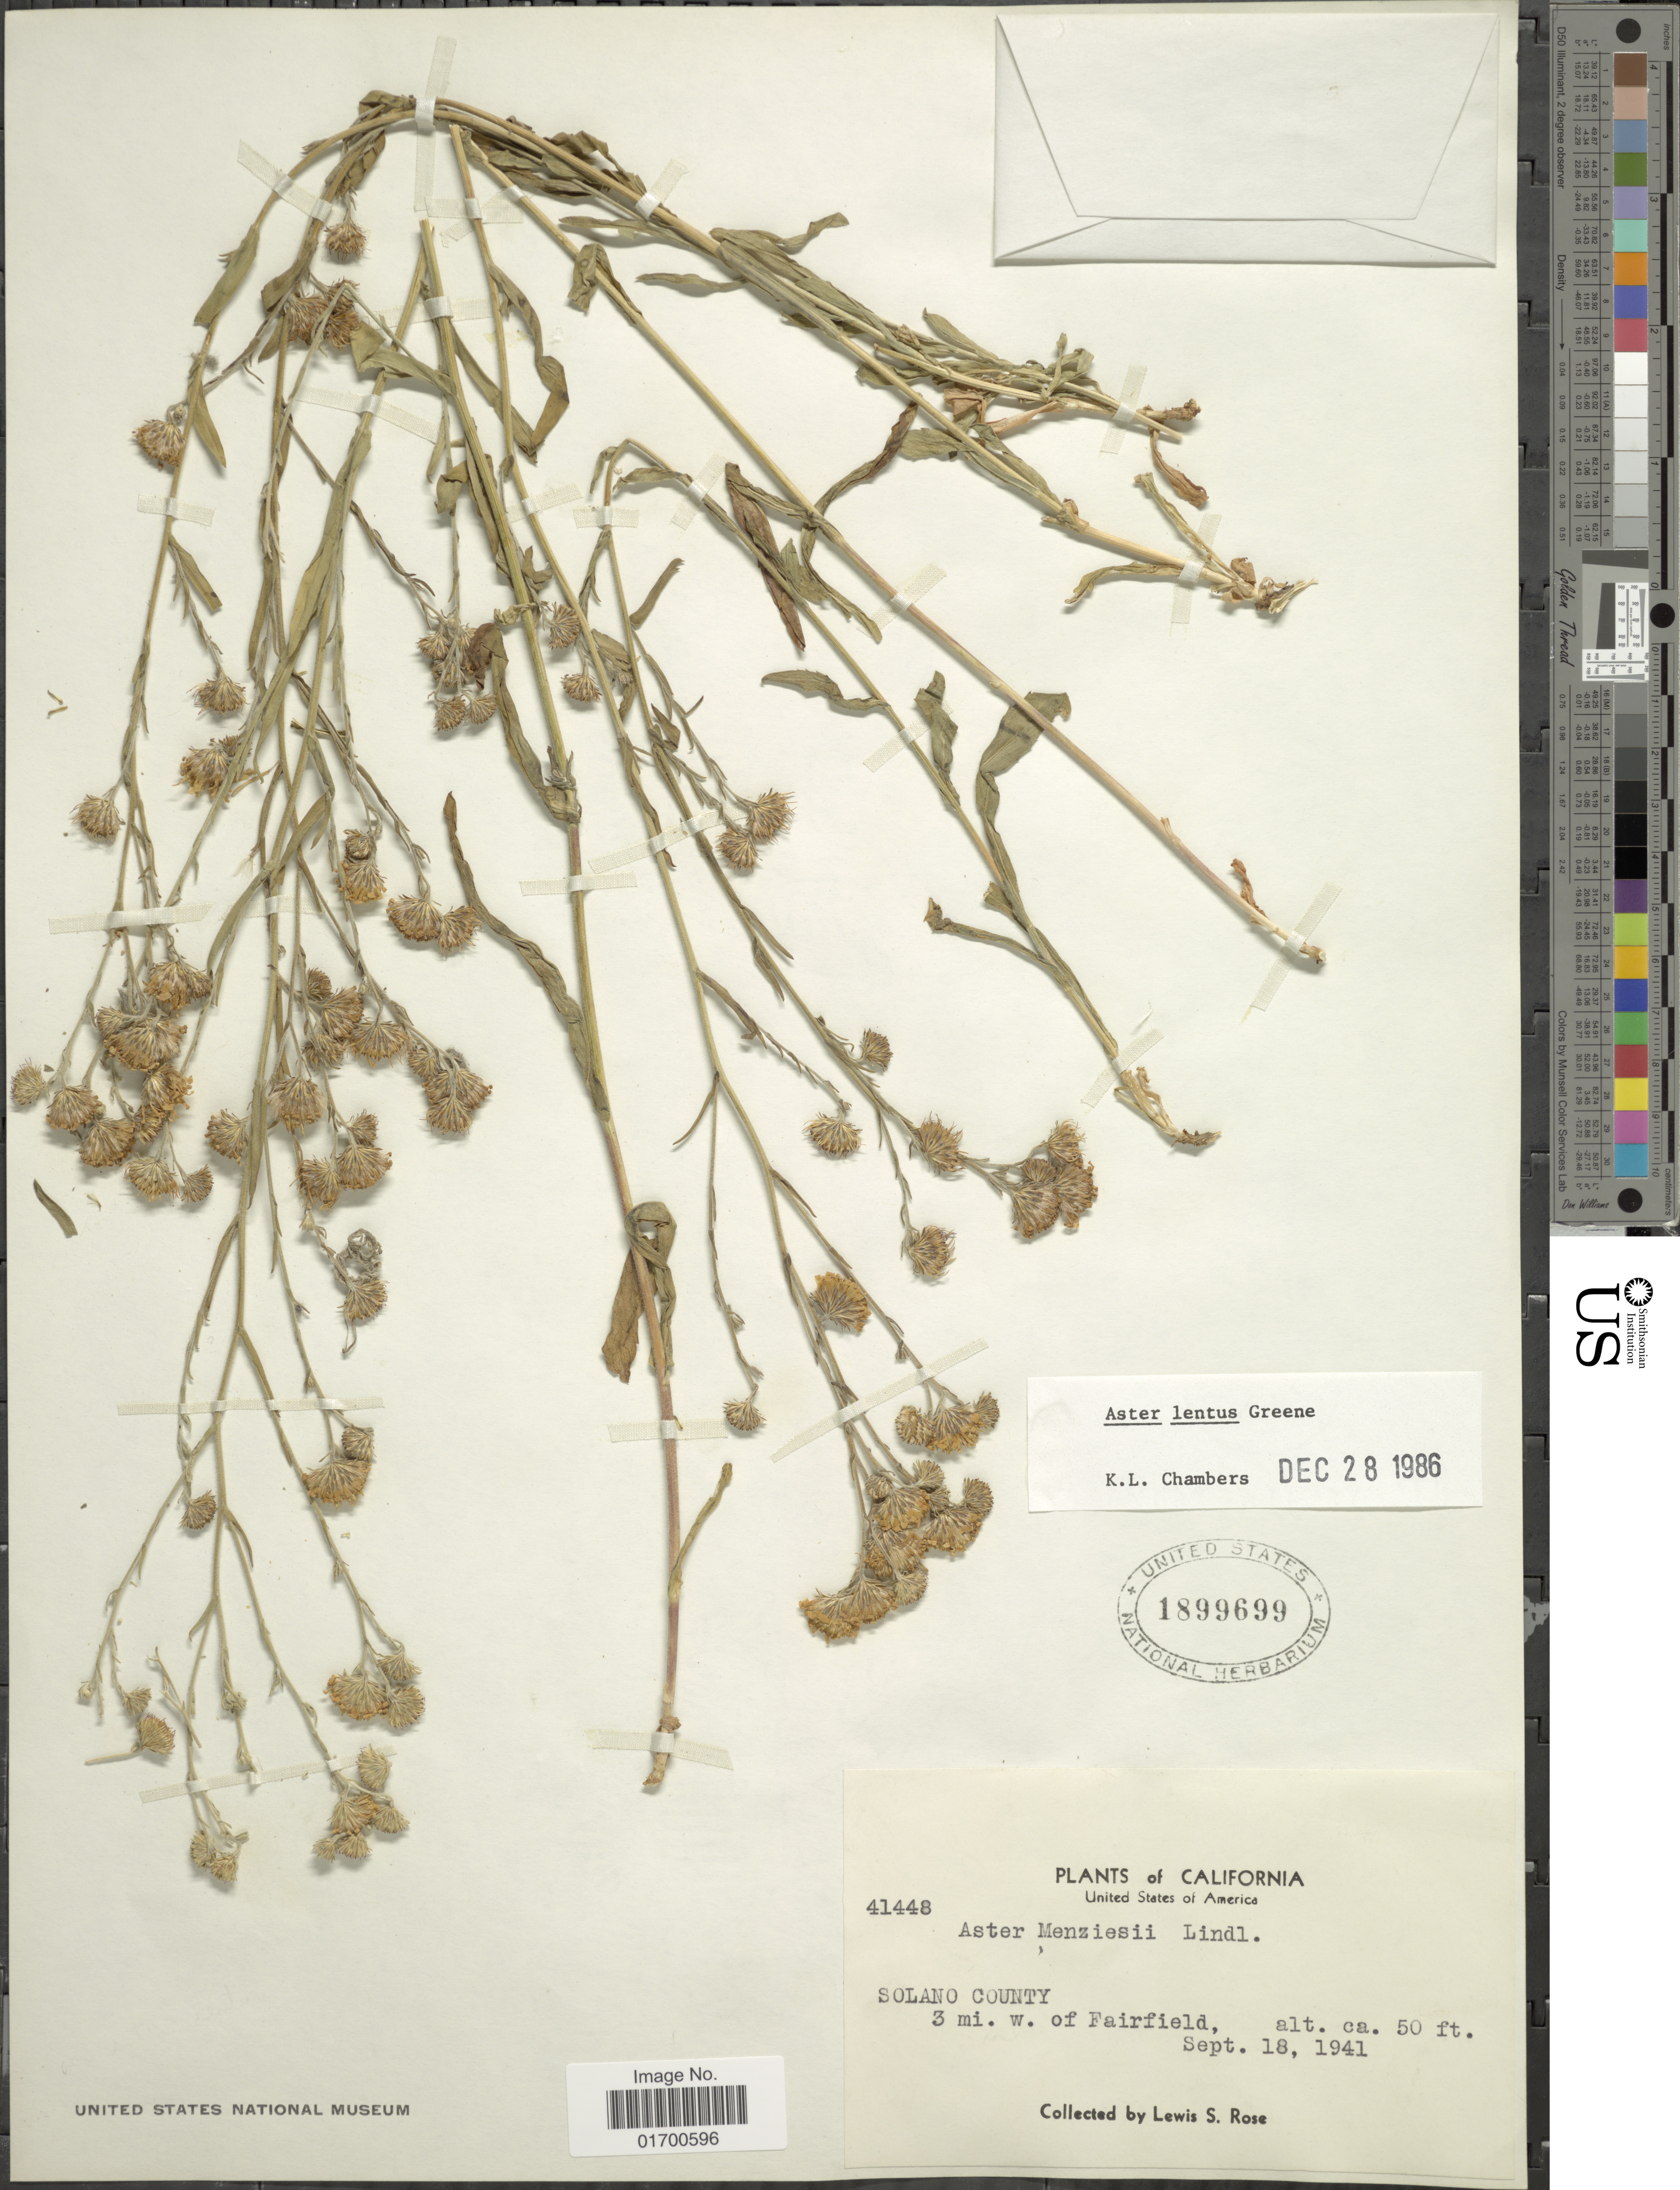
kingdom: Plantae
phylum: Tracheophyta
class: Magnoliopsida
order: Asterales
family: Asteraceae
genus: Symphyotrichum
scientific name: Symphyotrichum lentum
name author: (Greene) G.L. Nesom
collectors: L. S. Rose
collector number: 41448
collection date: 1941-09-18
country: United States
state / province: California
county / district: Solano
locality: Solano County, 3 mi. w. of Fairfield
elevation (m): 15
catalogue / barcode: US 1899699